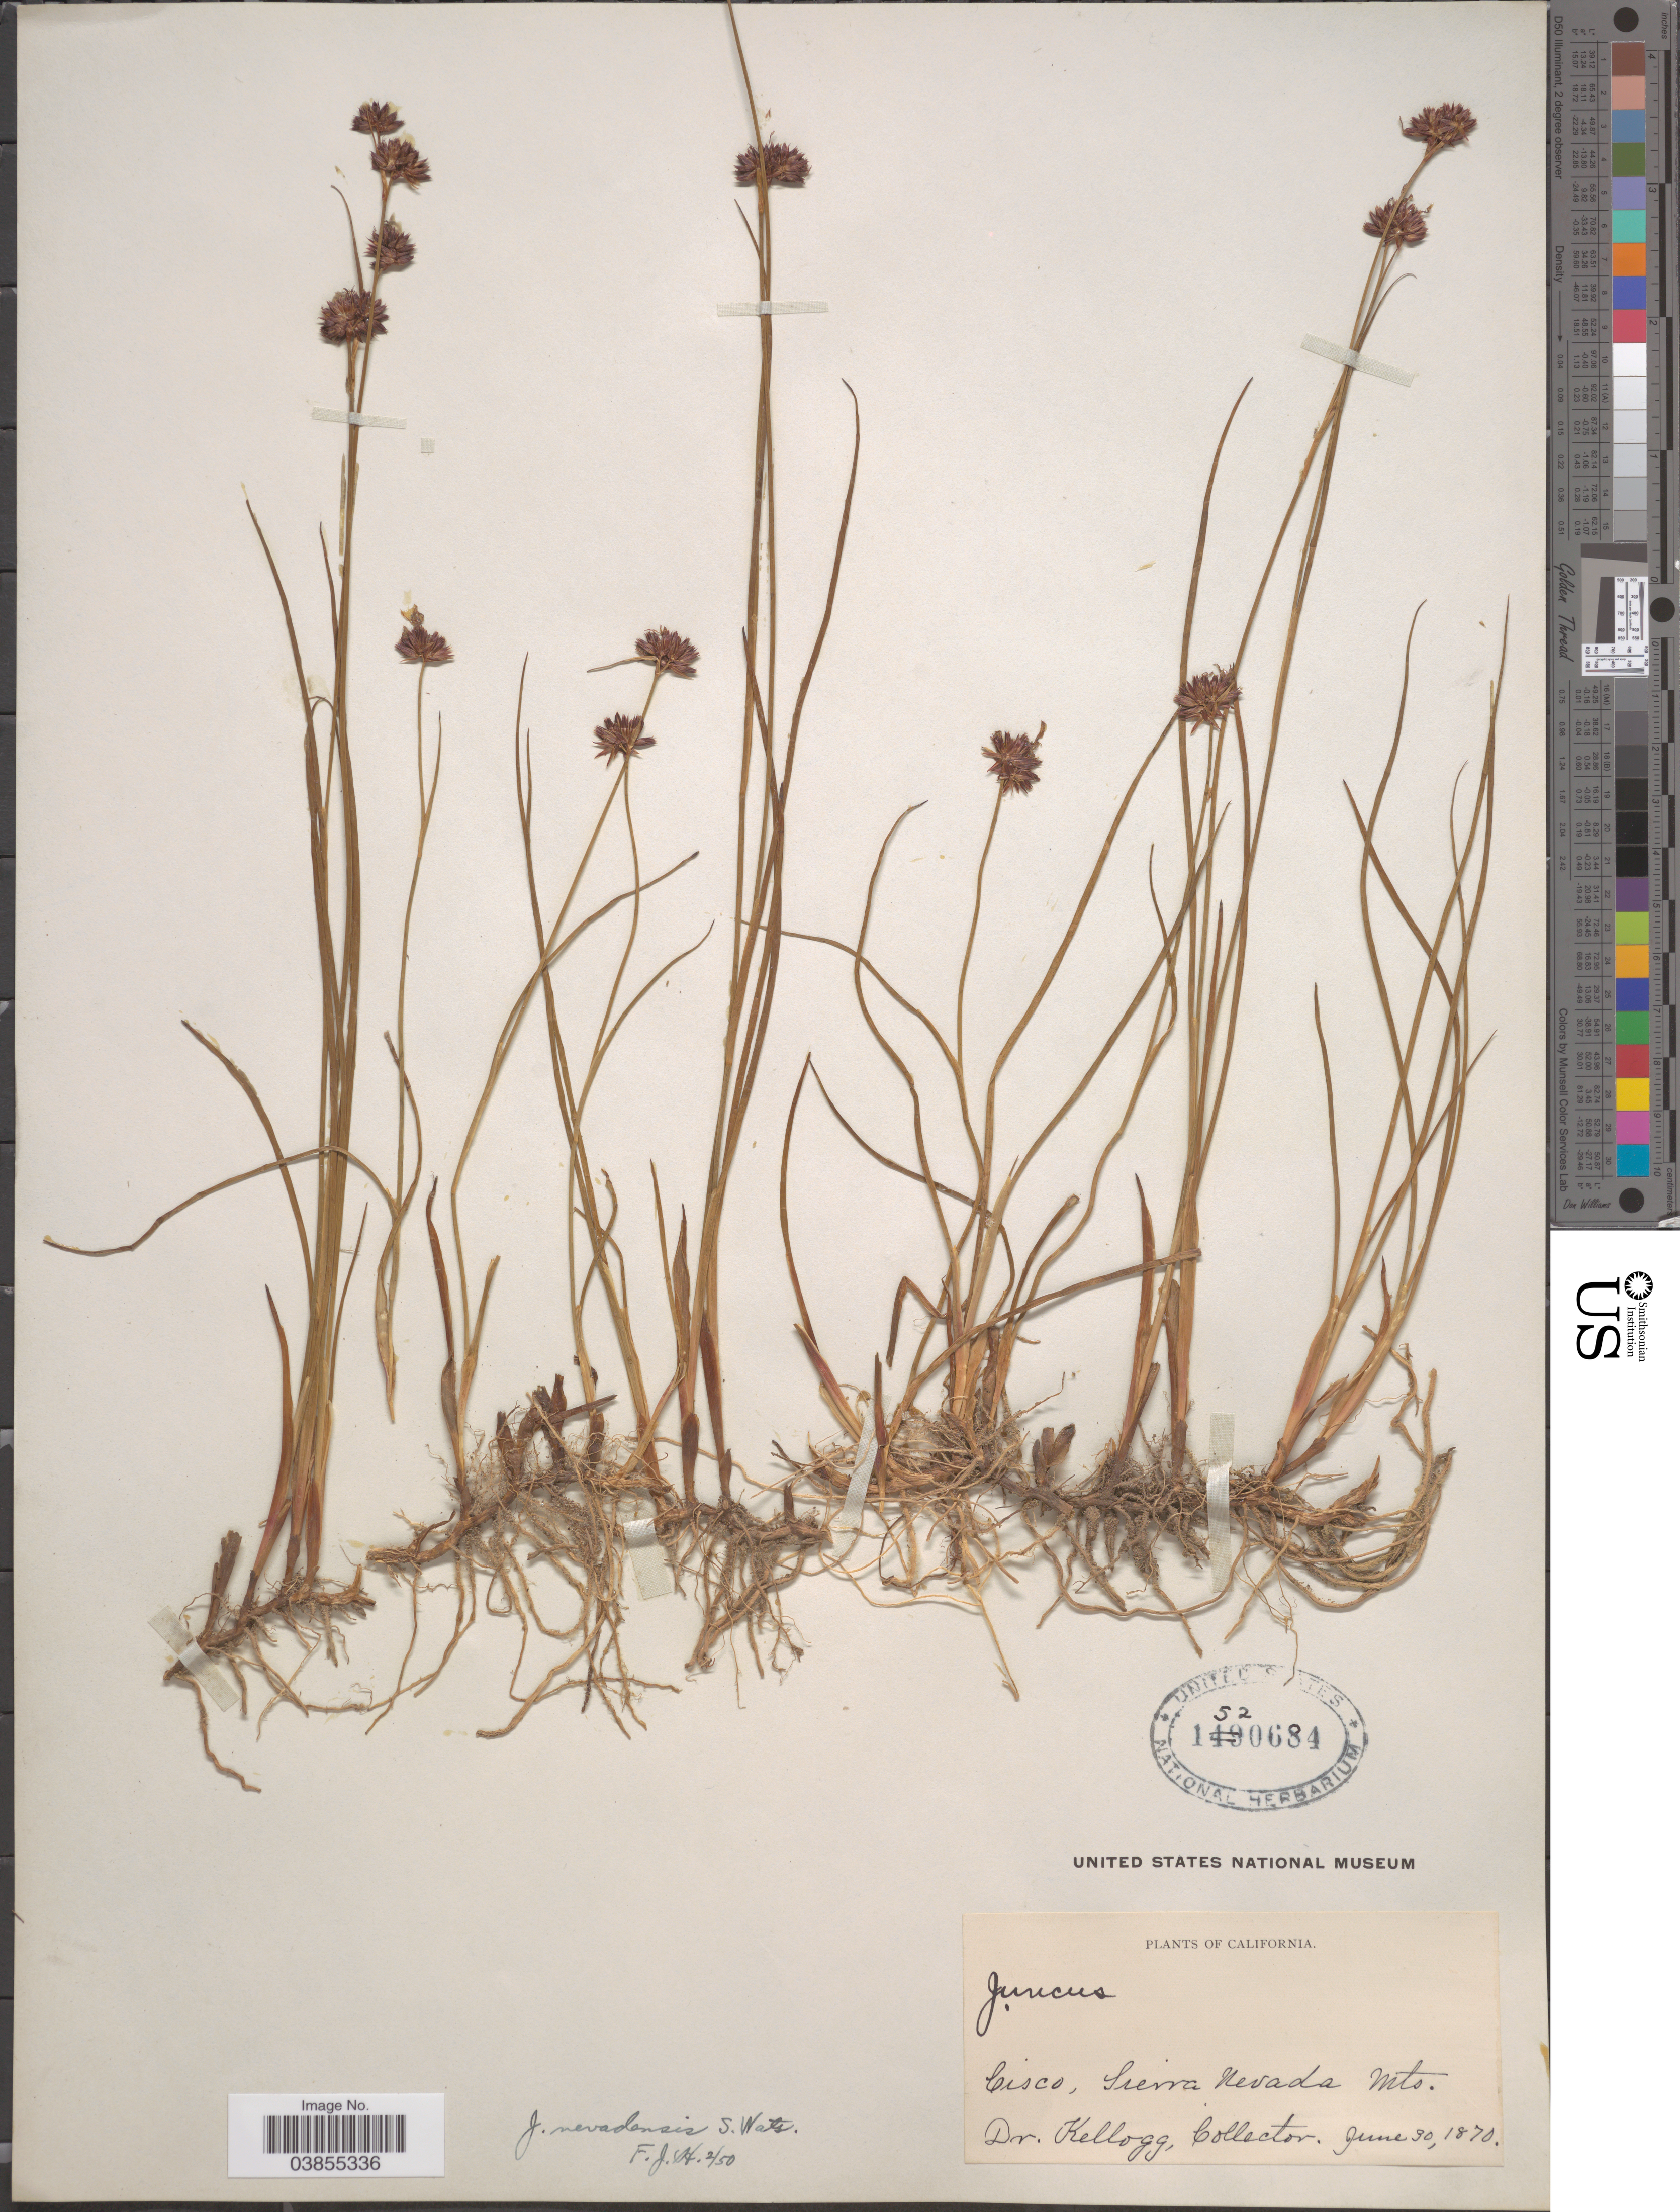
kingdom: Plantae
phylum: Tracheophyta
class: Liliopsida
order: Poales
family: Juncaceae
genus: Juncus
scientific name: Juncus nevadensis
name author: S. Watson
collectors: -- Kellogg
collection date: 1870-06-30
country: United States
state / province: California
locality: Cisco, Sierra Nevada Mts.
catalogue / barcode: US 1520684